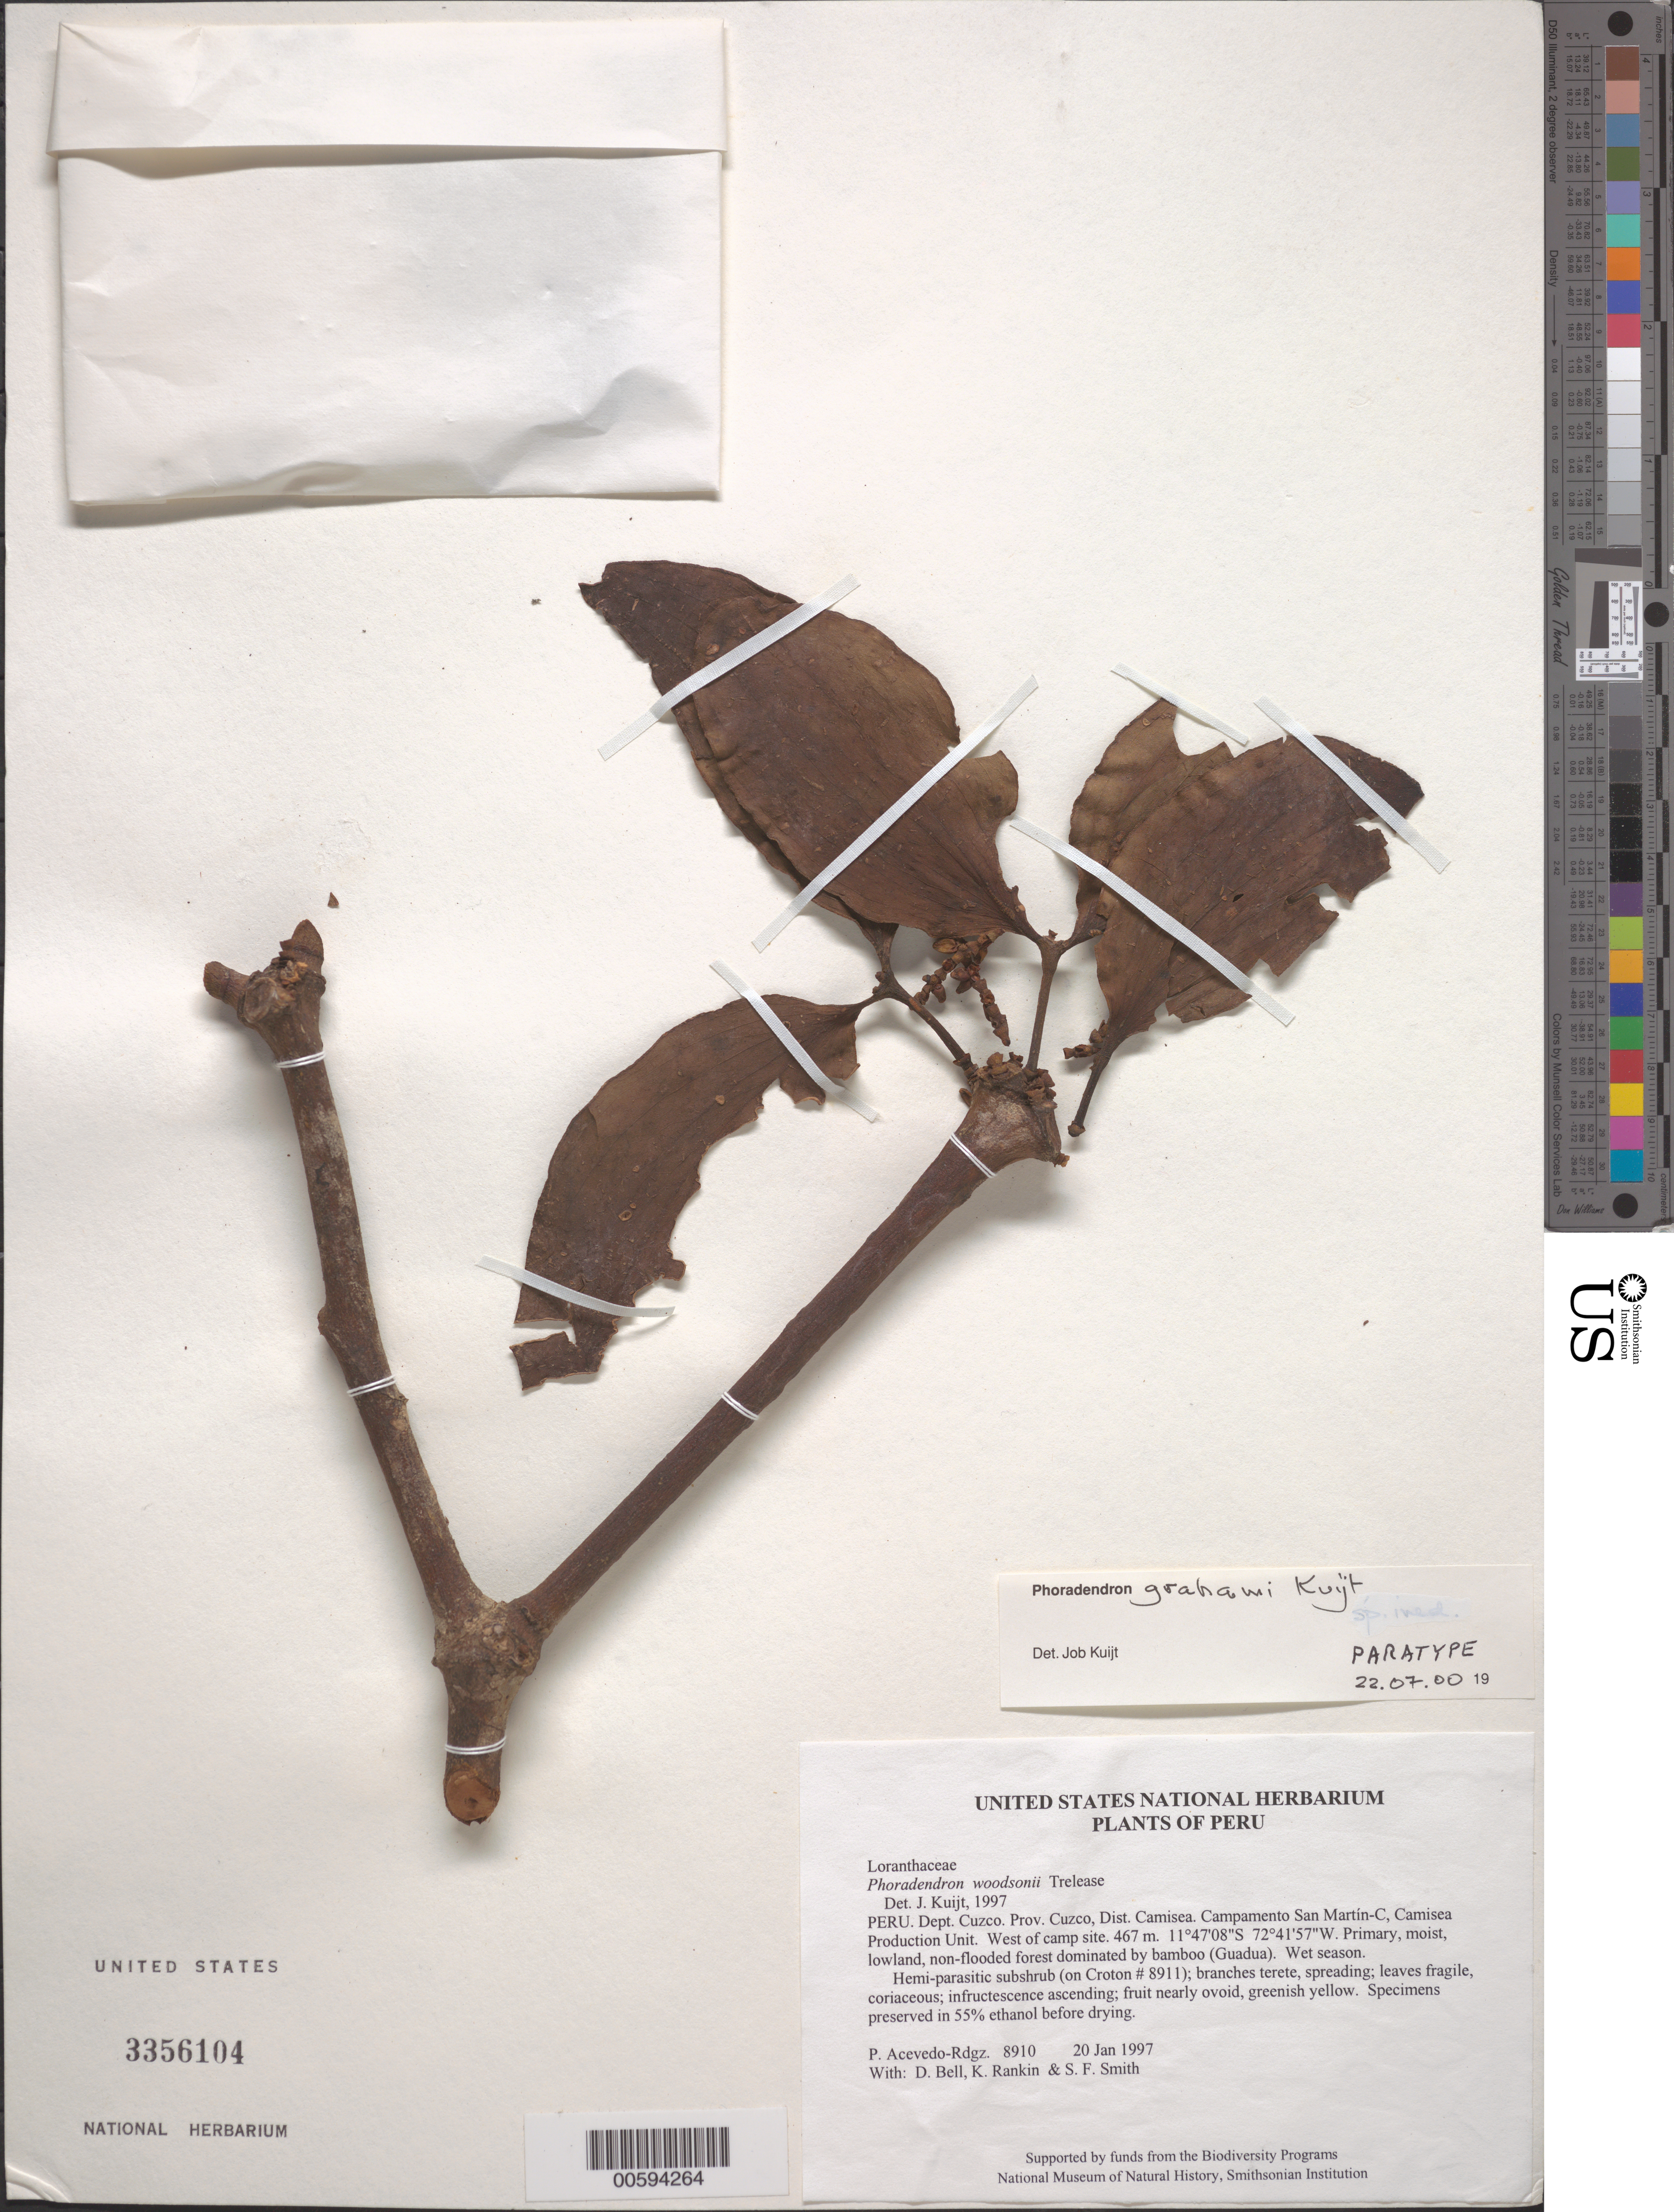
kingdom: Plantae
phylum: Tracheophyta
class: Magnoliopsida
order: Santalales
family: Viscaceae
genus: Phoradendron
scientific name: Phoradendron grahami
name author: Kuijt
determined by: Kuijt, Job, (CANADA)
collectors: P. Acevedo-Rodr., D. A. Bell, K. B. Rankin & S.F. Smith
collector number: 8910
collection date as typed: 20 Jan 1997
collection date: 1997-01-20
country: Peru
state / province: Cusco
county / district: Cusco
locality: Districto Camisea, Campamento San Martín-C, Camisea Production Unit. West of camp site.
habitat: Primary, moist, lowland, non-flooded forest dominated by bamboo (Guadua). Wet season.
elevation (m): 467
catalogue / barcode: US 3356104